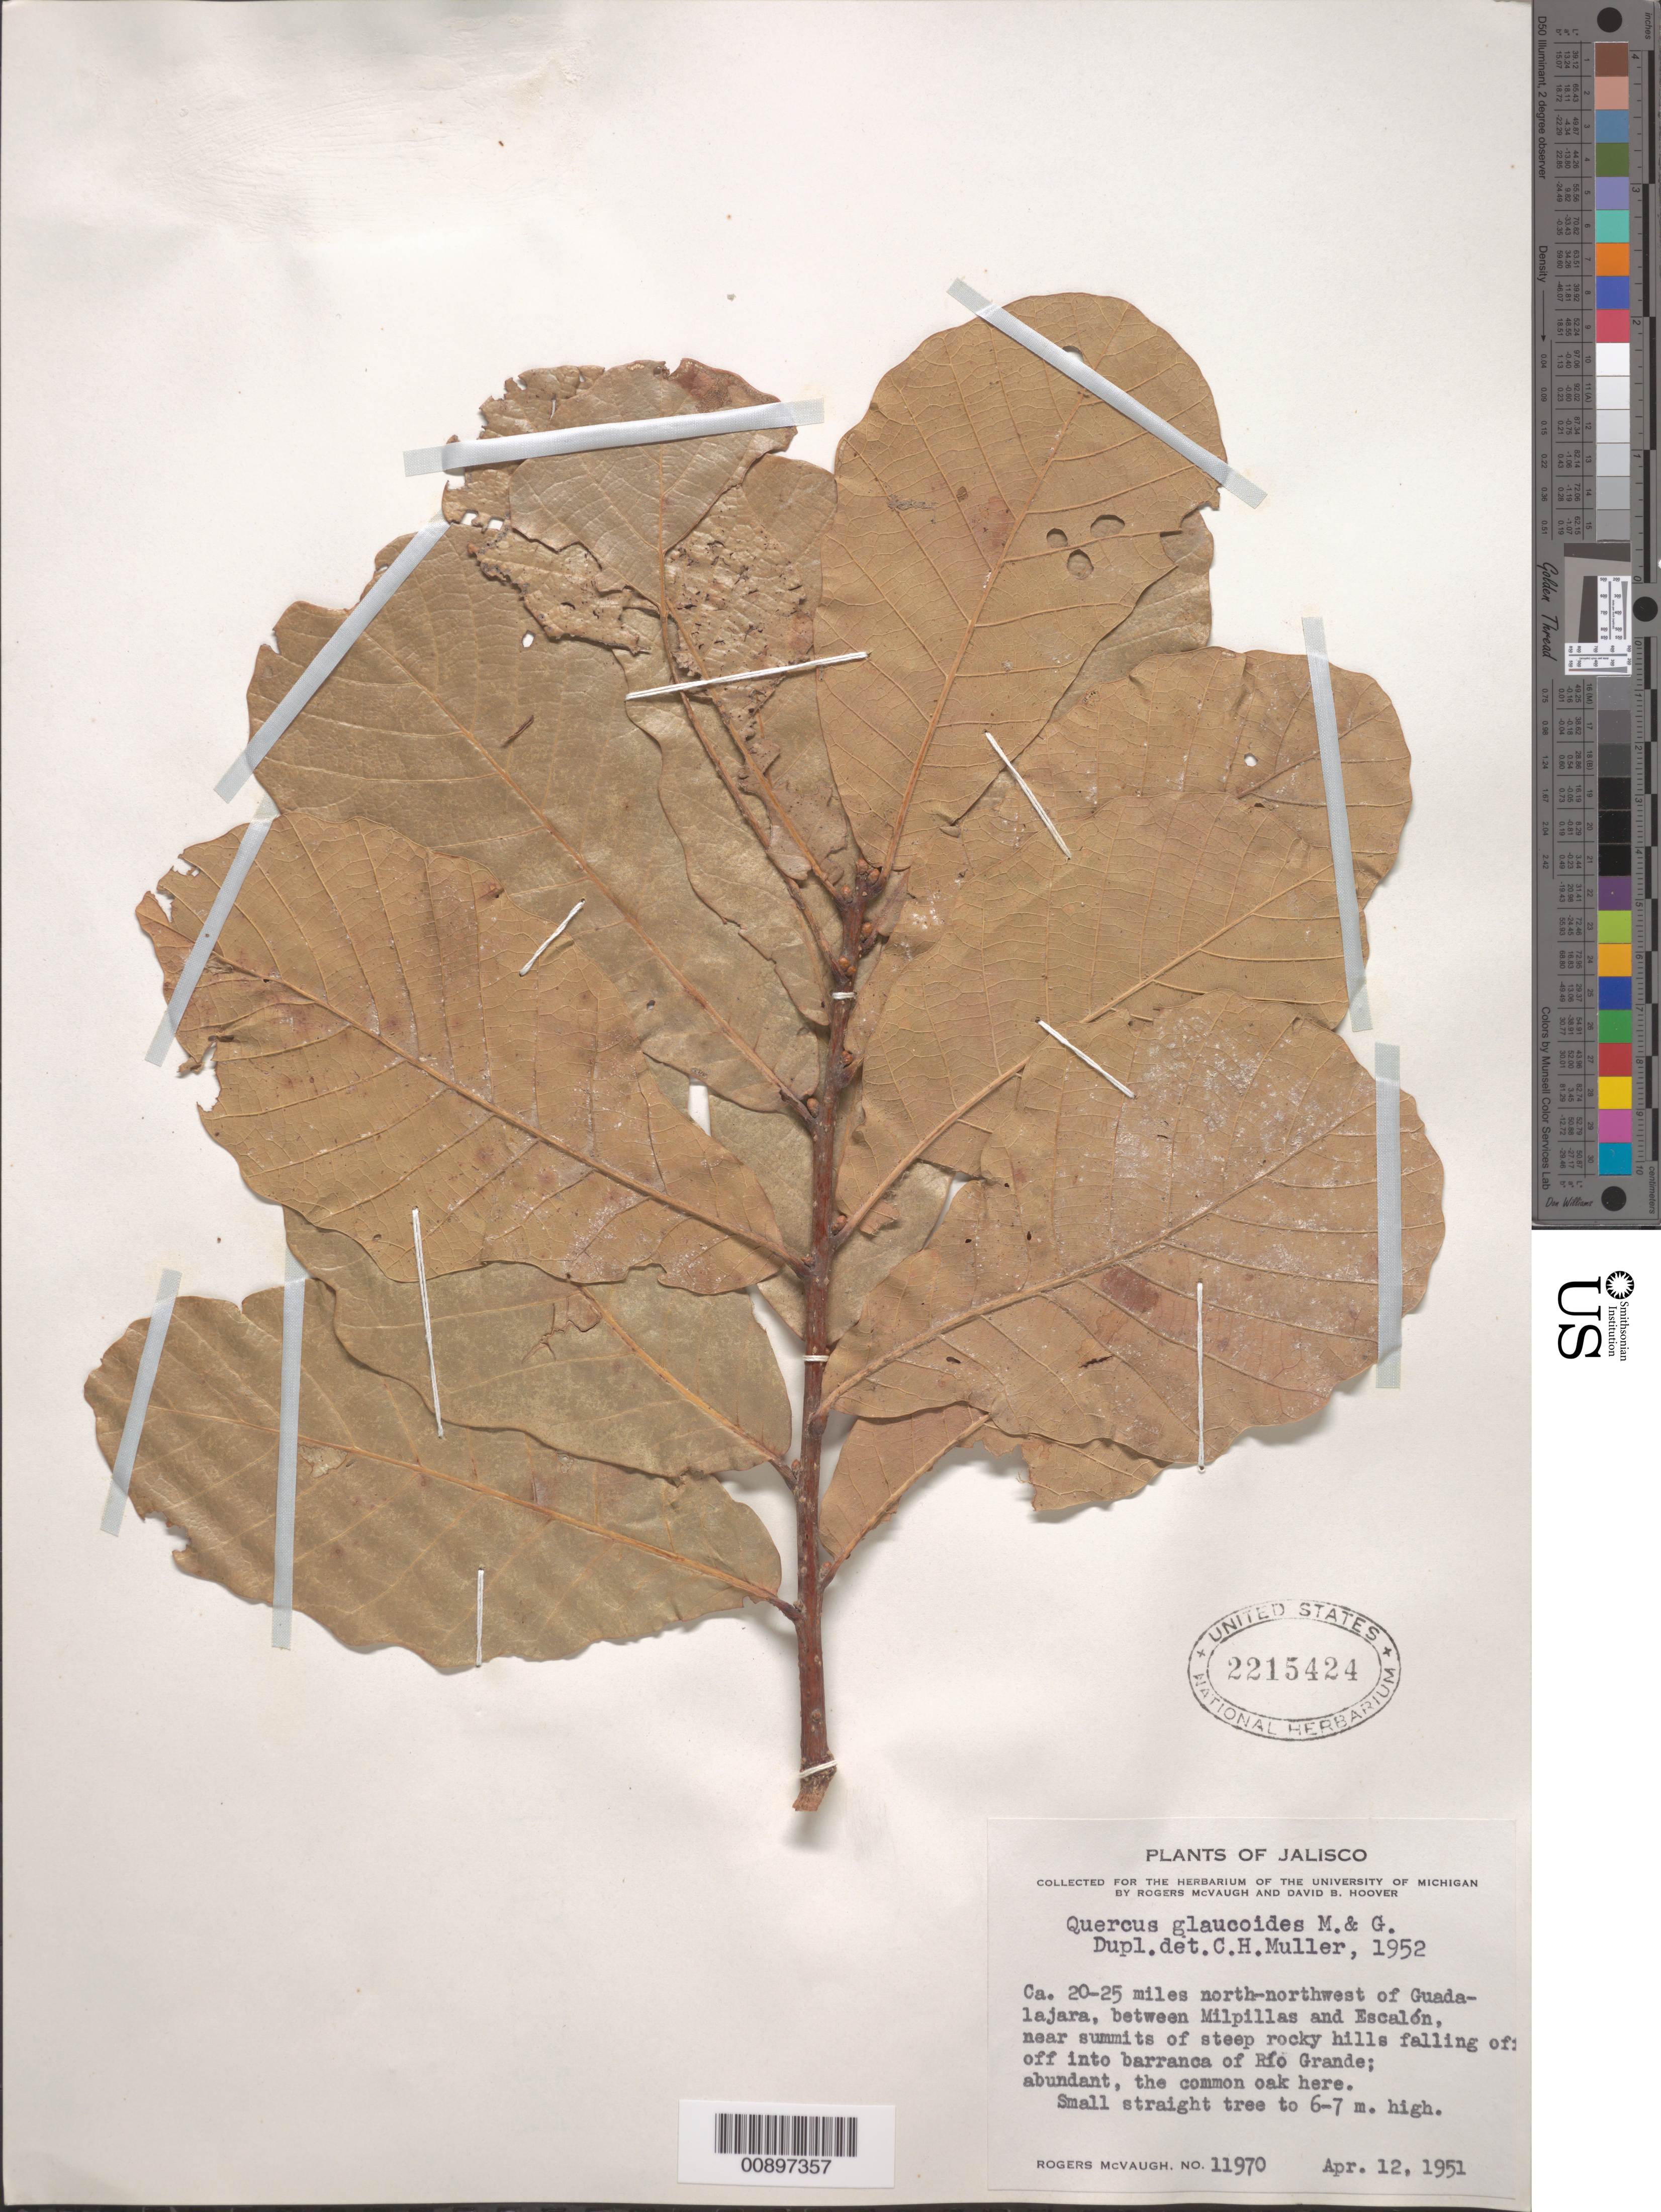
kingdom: Plantae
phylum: Tracheophyta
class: Magnoliopsida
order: Fagales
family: Fagaceae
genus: Quercus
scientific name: Quercus glaucoides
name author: M. Martens & Galeotti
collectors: R. McVaugh & D. B. Hoover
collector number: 11970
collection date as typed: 12 Apr 1951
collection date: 1951-04-12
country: Mexico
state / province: Jalisco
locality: Ca. 20-25 miles north-northwest of Guadalajara, between Milpillas and Escalón, near summits of steep rocky hills falling off into barranca of Río Grande.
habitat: Near summits of steep rocky hills falling off into barranca of río.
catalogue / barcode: US 2215424